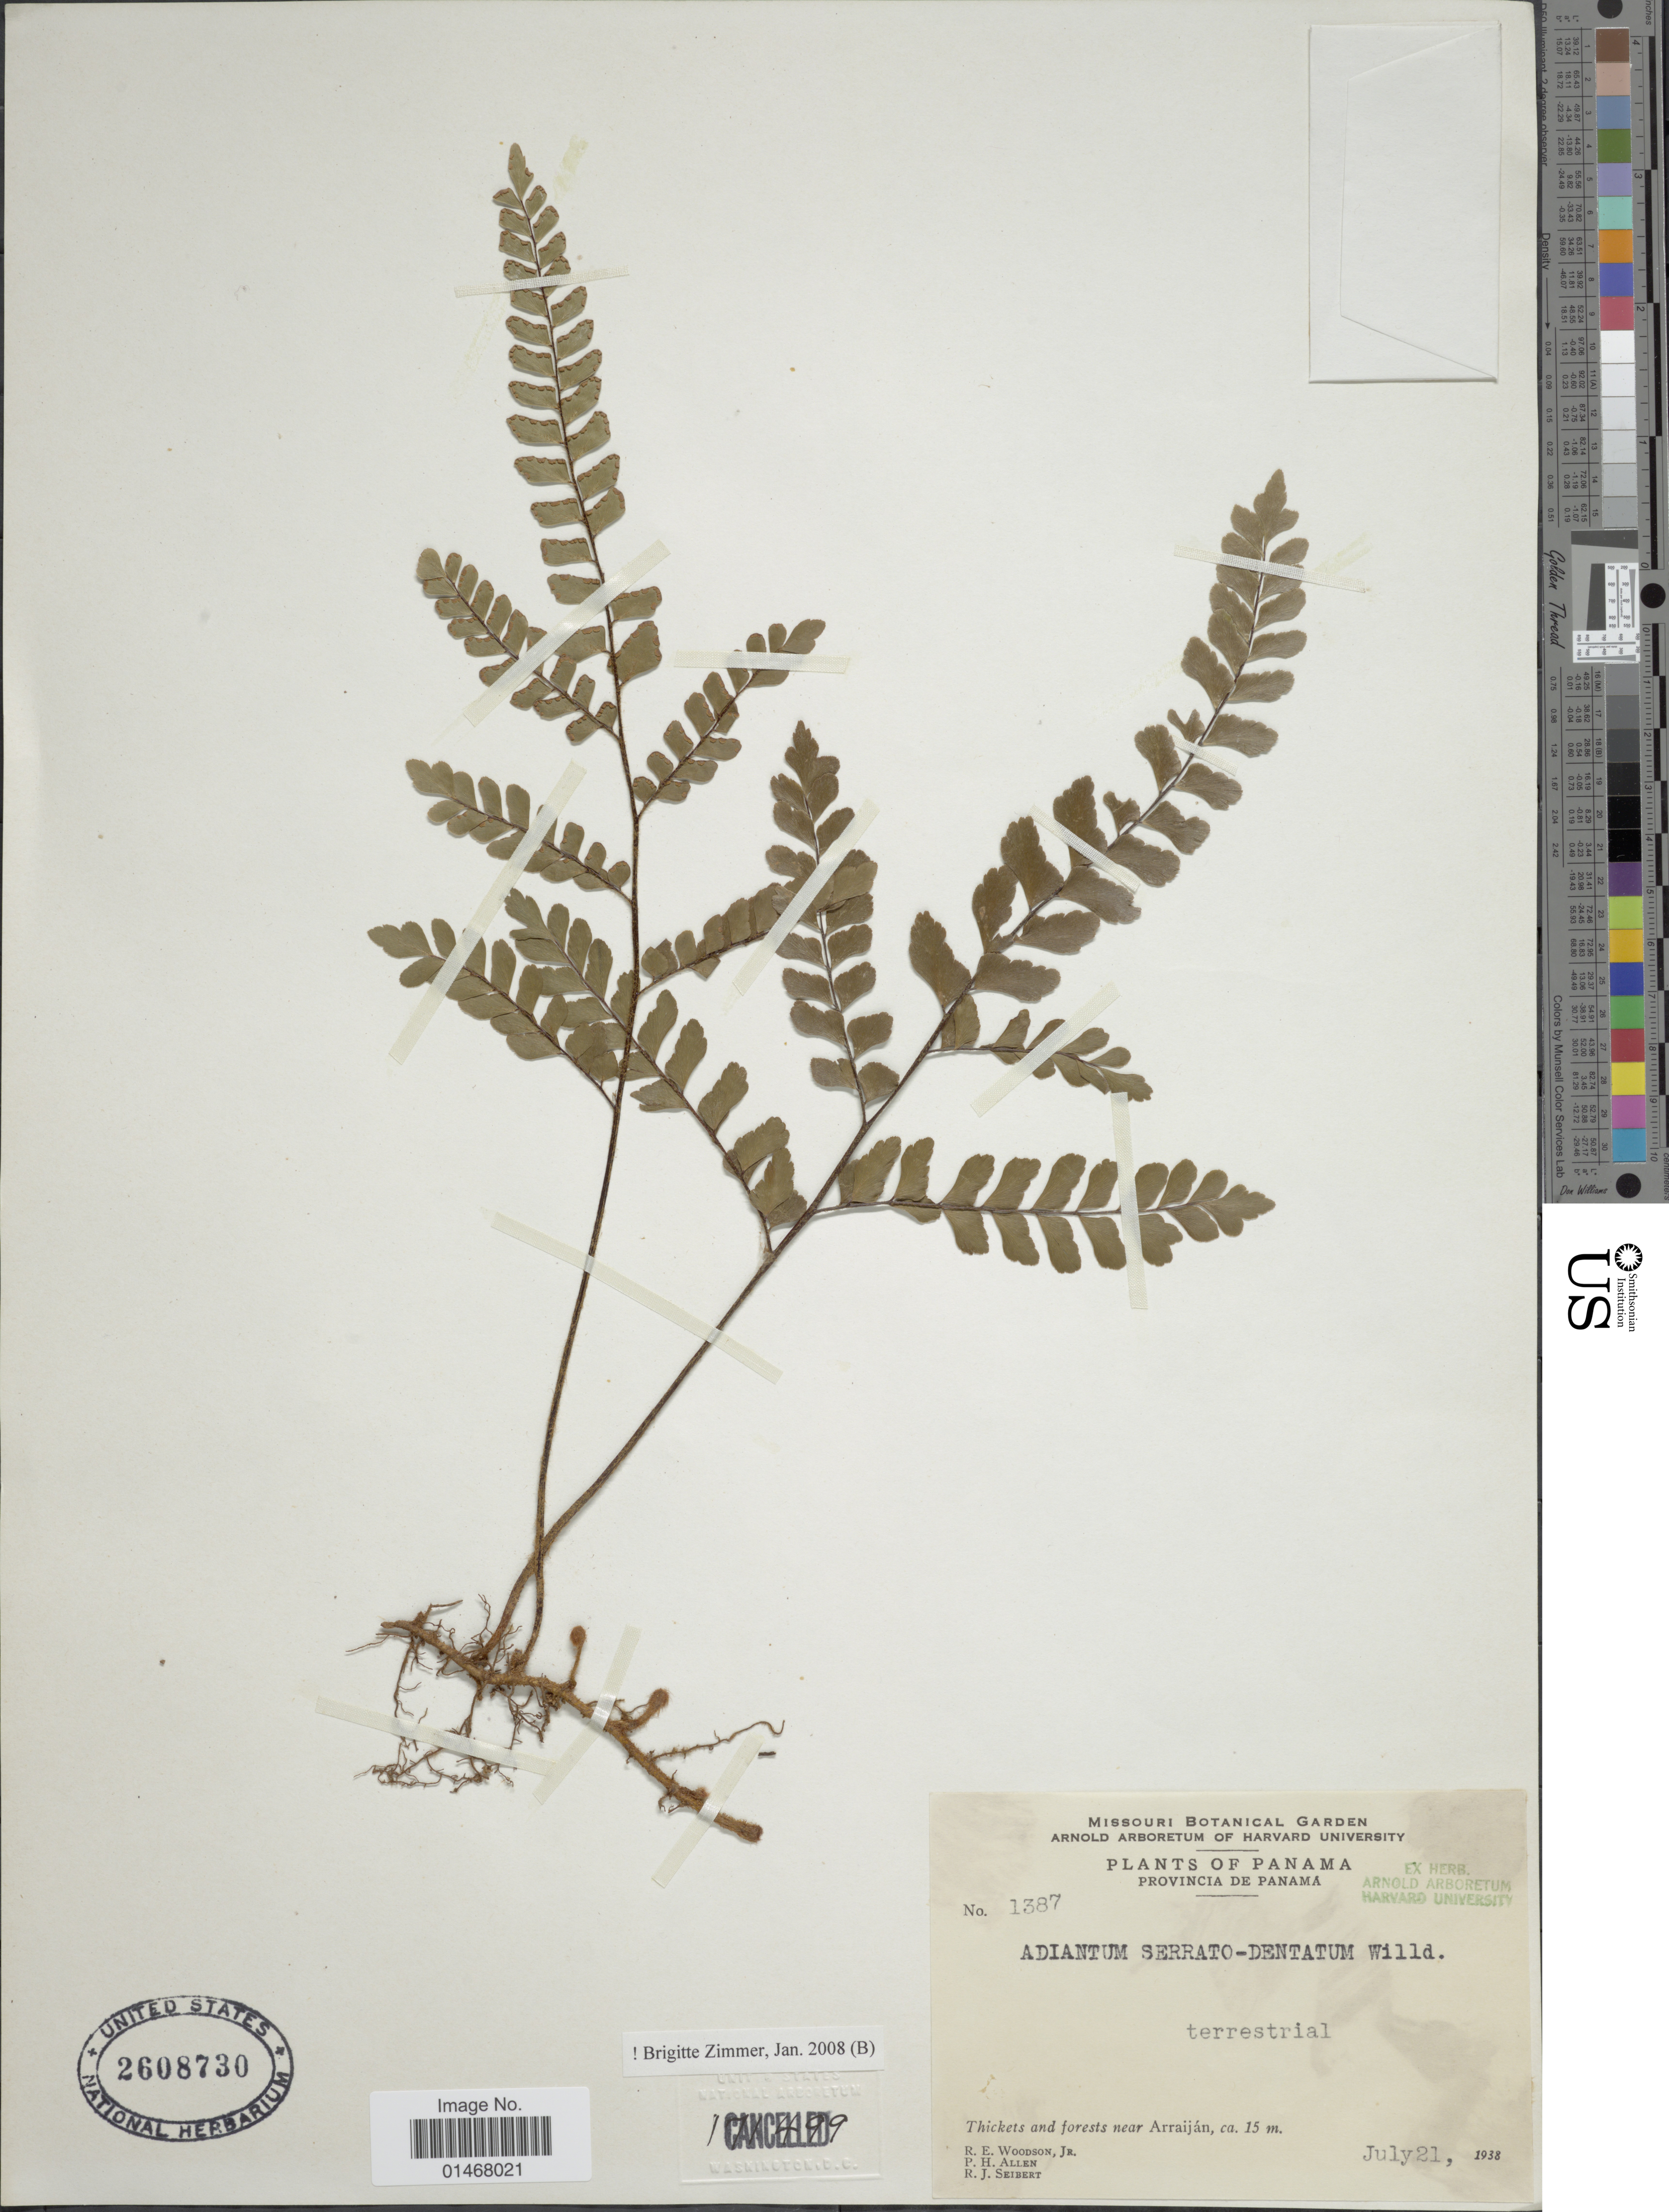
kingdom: Plantae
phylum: Tracheophyta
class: Polypodiopsida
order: Polypodiales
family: Pteridaceae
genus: Adiantum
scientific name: Adiantum serratodentatum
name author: Humb. & Bonpl. ex Willd.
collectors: R. E. Woodson, P. H. Allen & R. J. Seibert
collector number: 1387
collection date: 1938-07-21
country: Panama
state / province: Panamá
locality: Thickets and forets near Arraiján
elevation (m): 15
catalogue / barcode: US 2608730